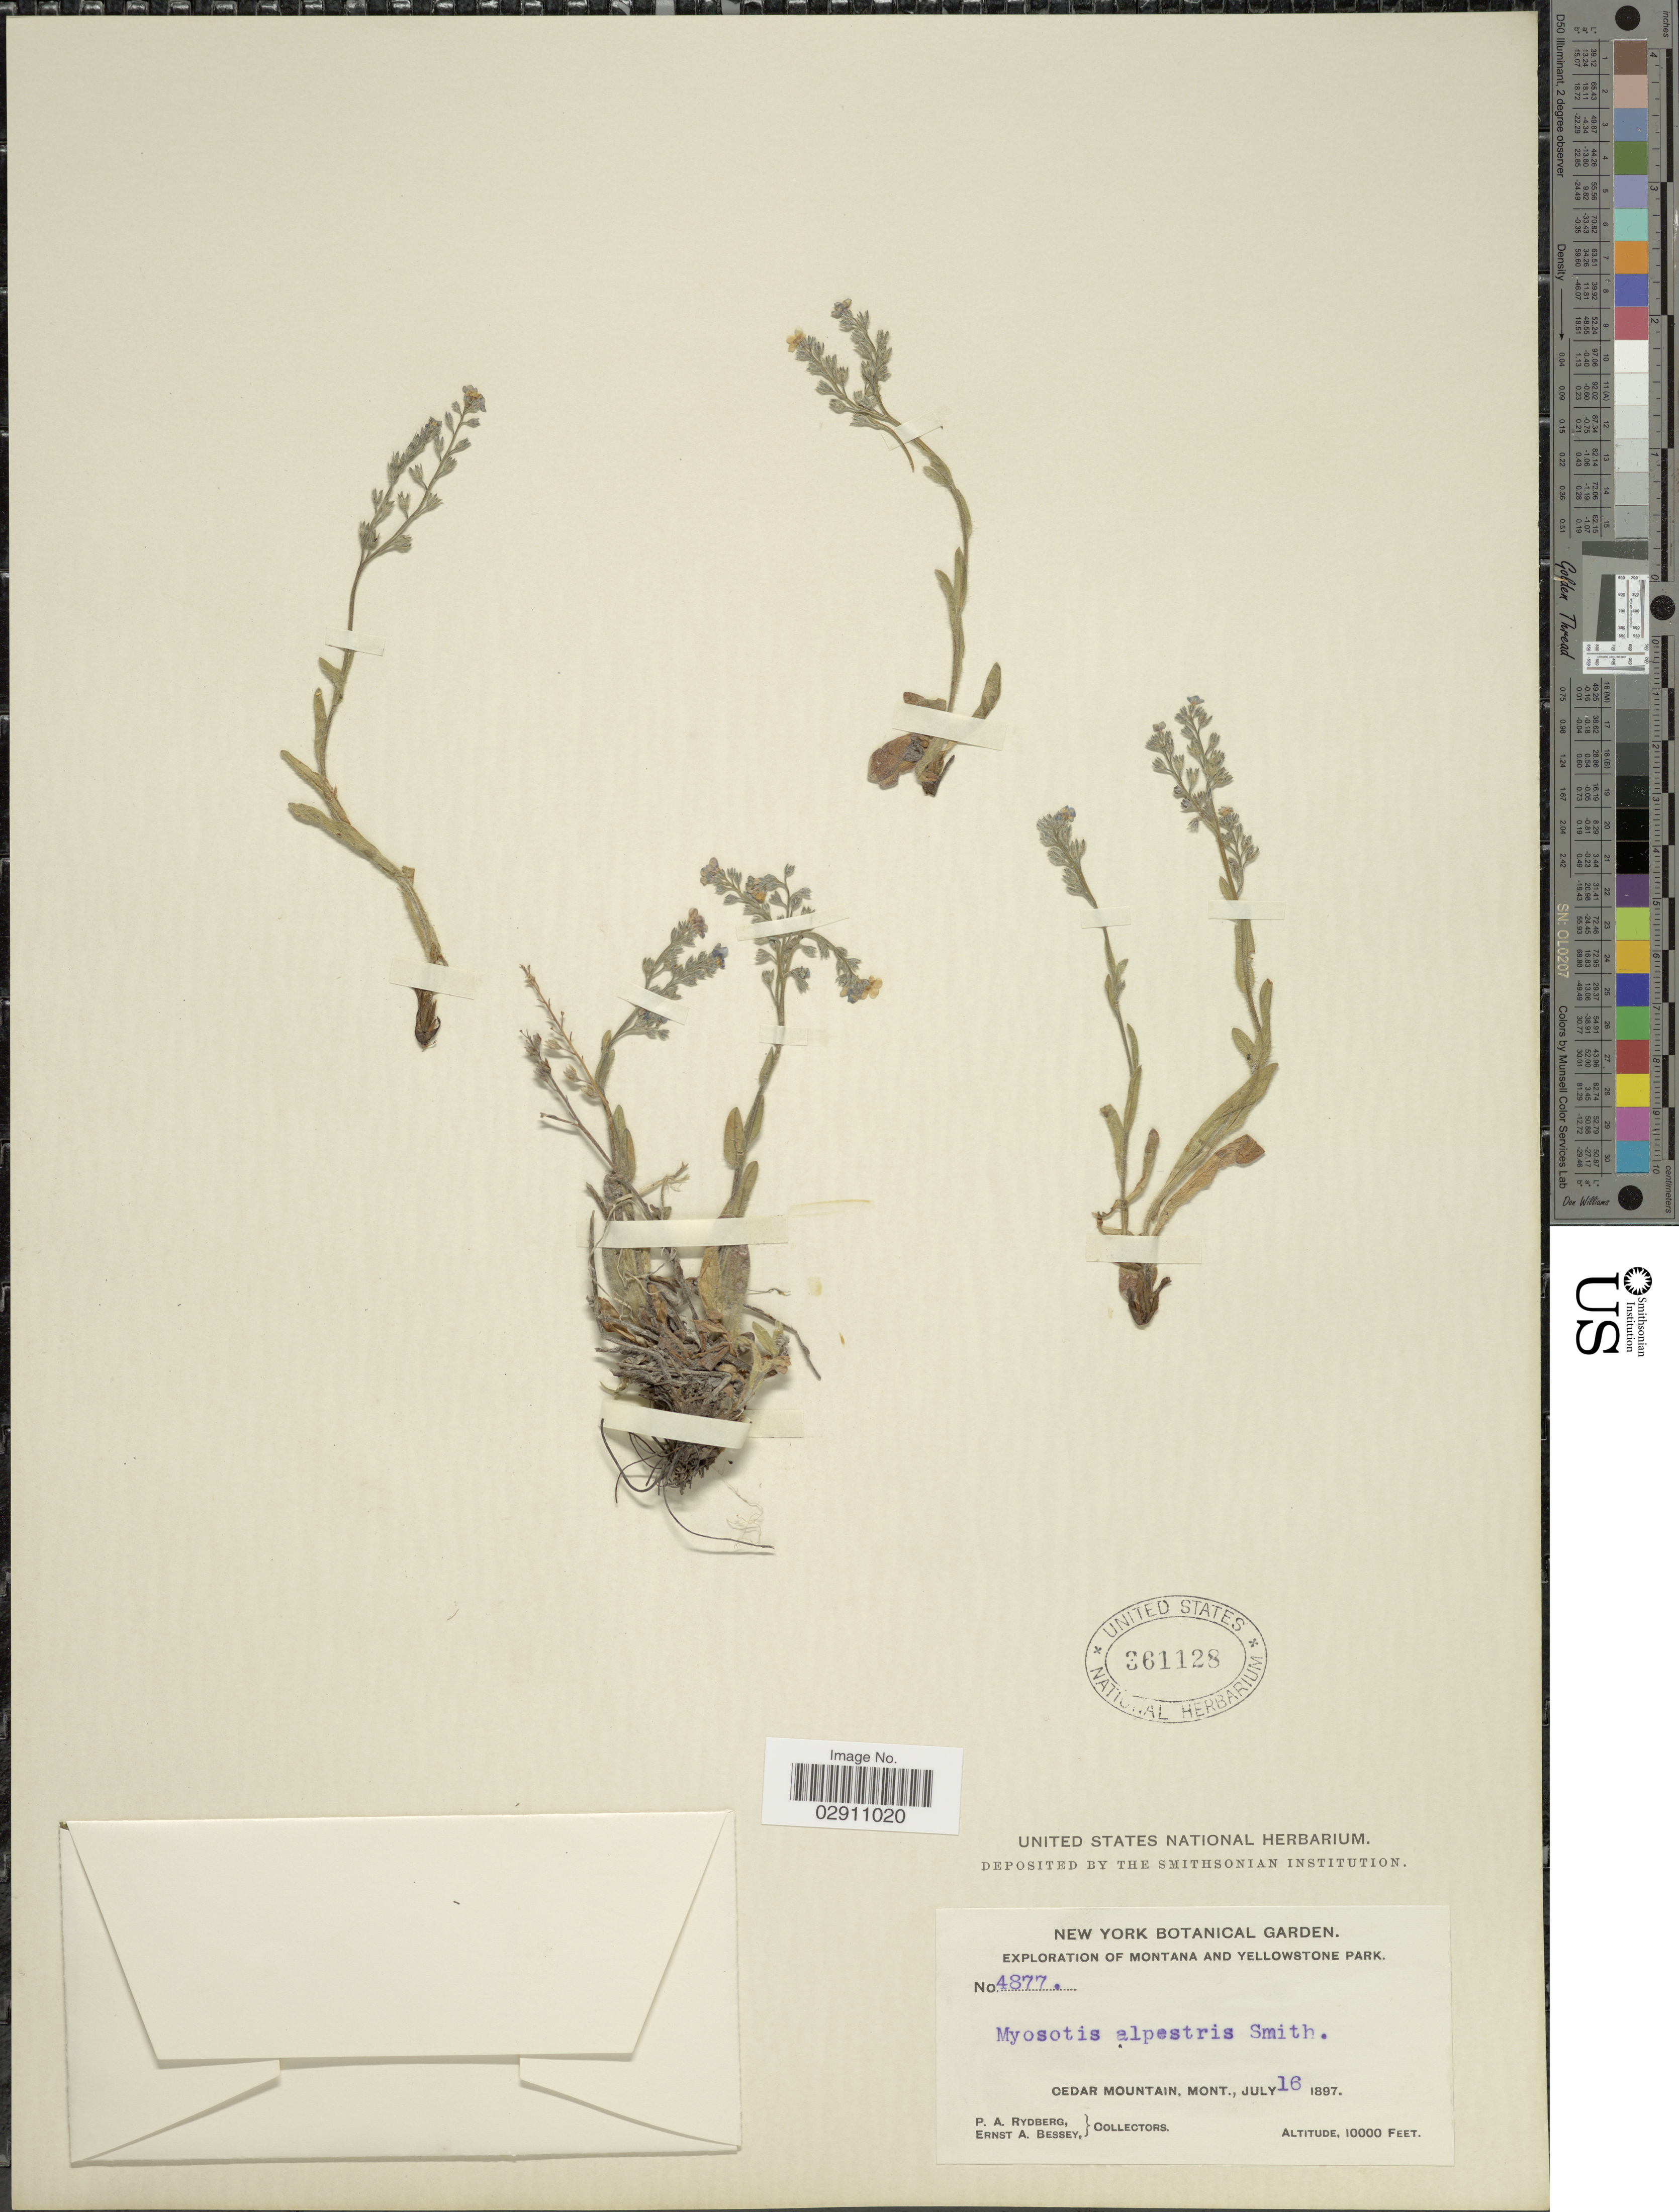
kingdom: Plantae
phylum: Tracheophyta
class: Magnoliopsida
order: Boraginales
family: Boraginaceae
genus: Myosotis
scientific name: Myosotis alpestris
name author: F.W. Schmidt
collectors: P. A. Rydberg & E. A. Bessey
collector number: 4877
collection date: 1897-07-16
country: United States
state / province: Montana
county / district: Madison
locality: Cedar Mountain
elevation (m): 305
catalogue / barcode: US 361128